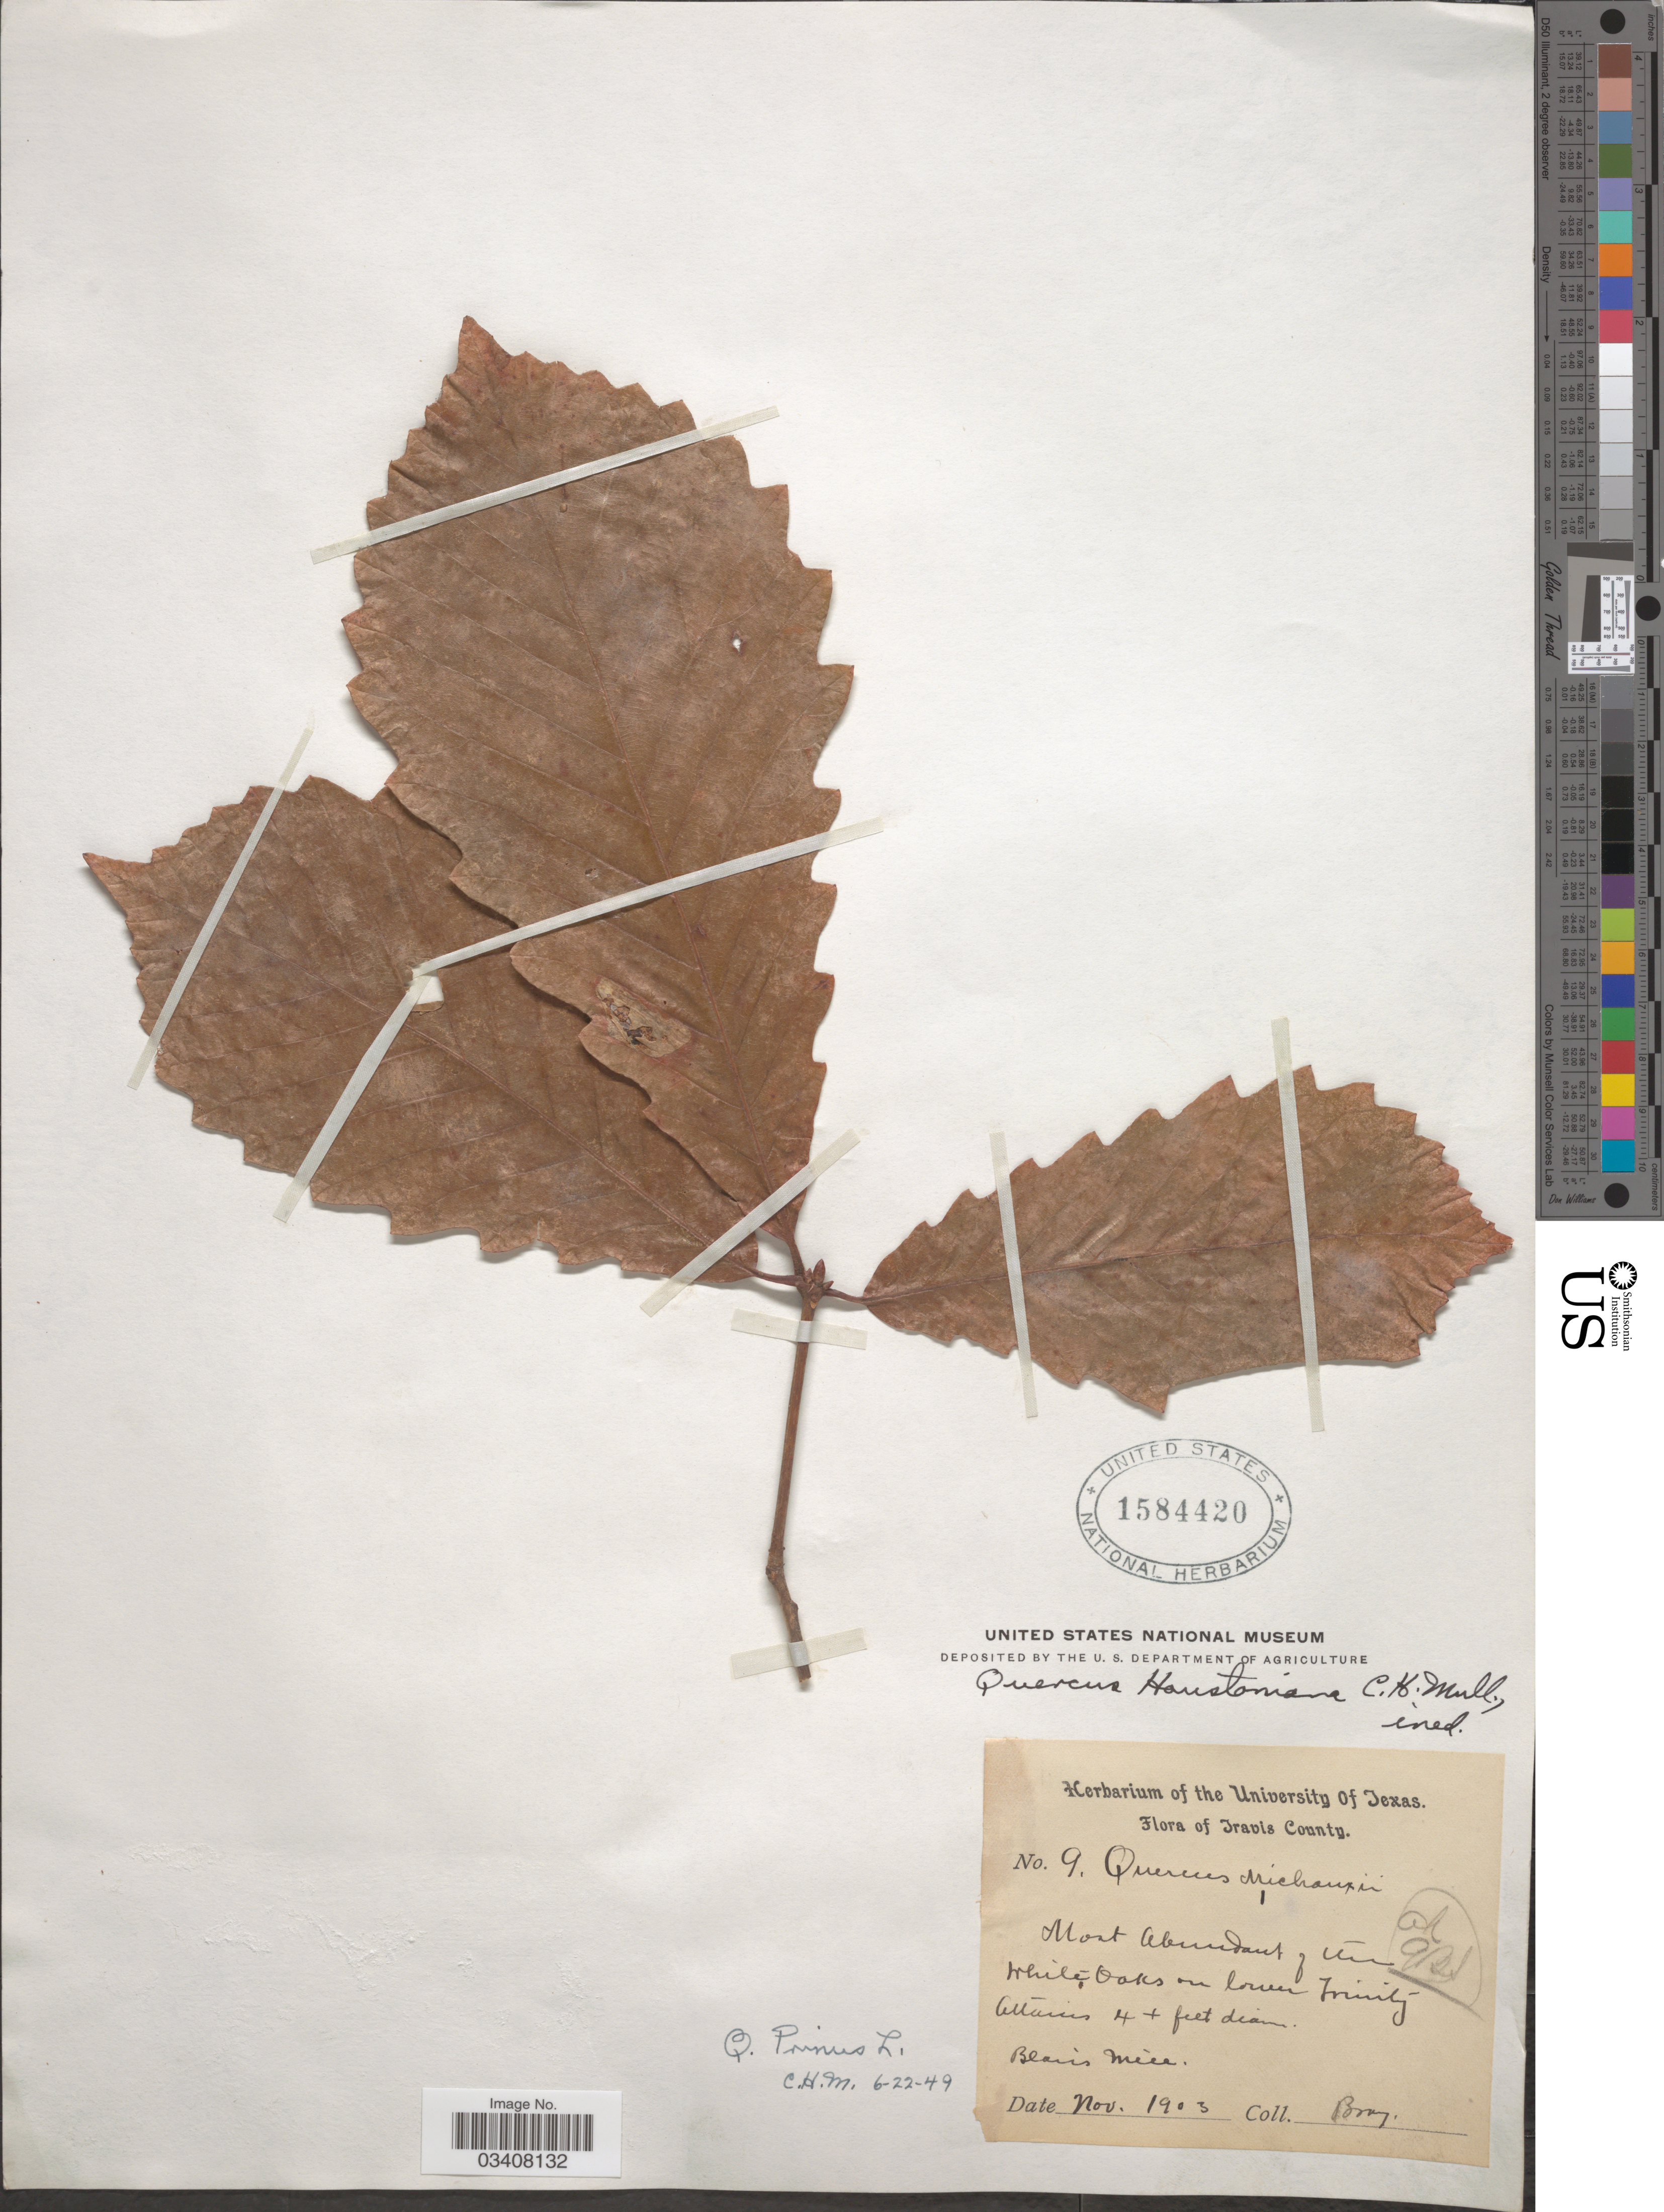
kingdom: Plantae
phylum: Tracheophyta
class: Magnoliopsida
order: Fagales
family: Fagaceae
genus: Quercus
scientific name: Quercus prinus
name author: L.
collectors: Bray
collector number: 9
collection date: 1903-11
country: United States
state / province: Texas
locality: Travis County. Blairs Mill.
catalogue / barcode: US 1584420